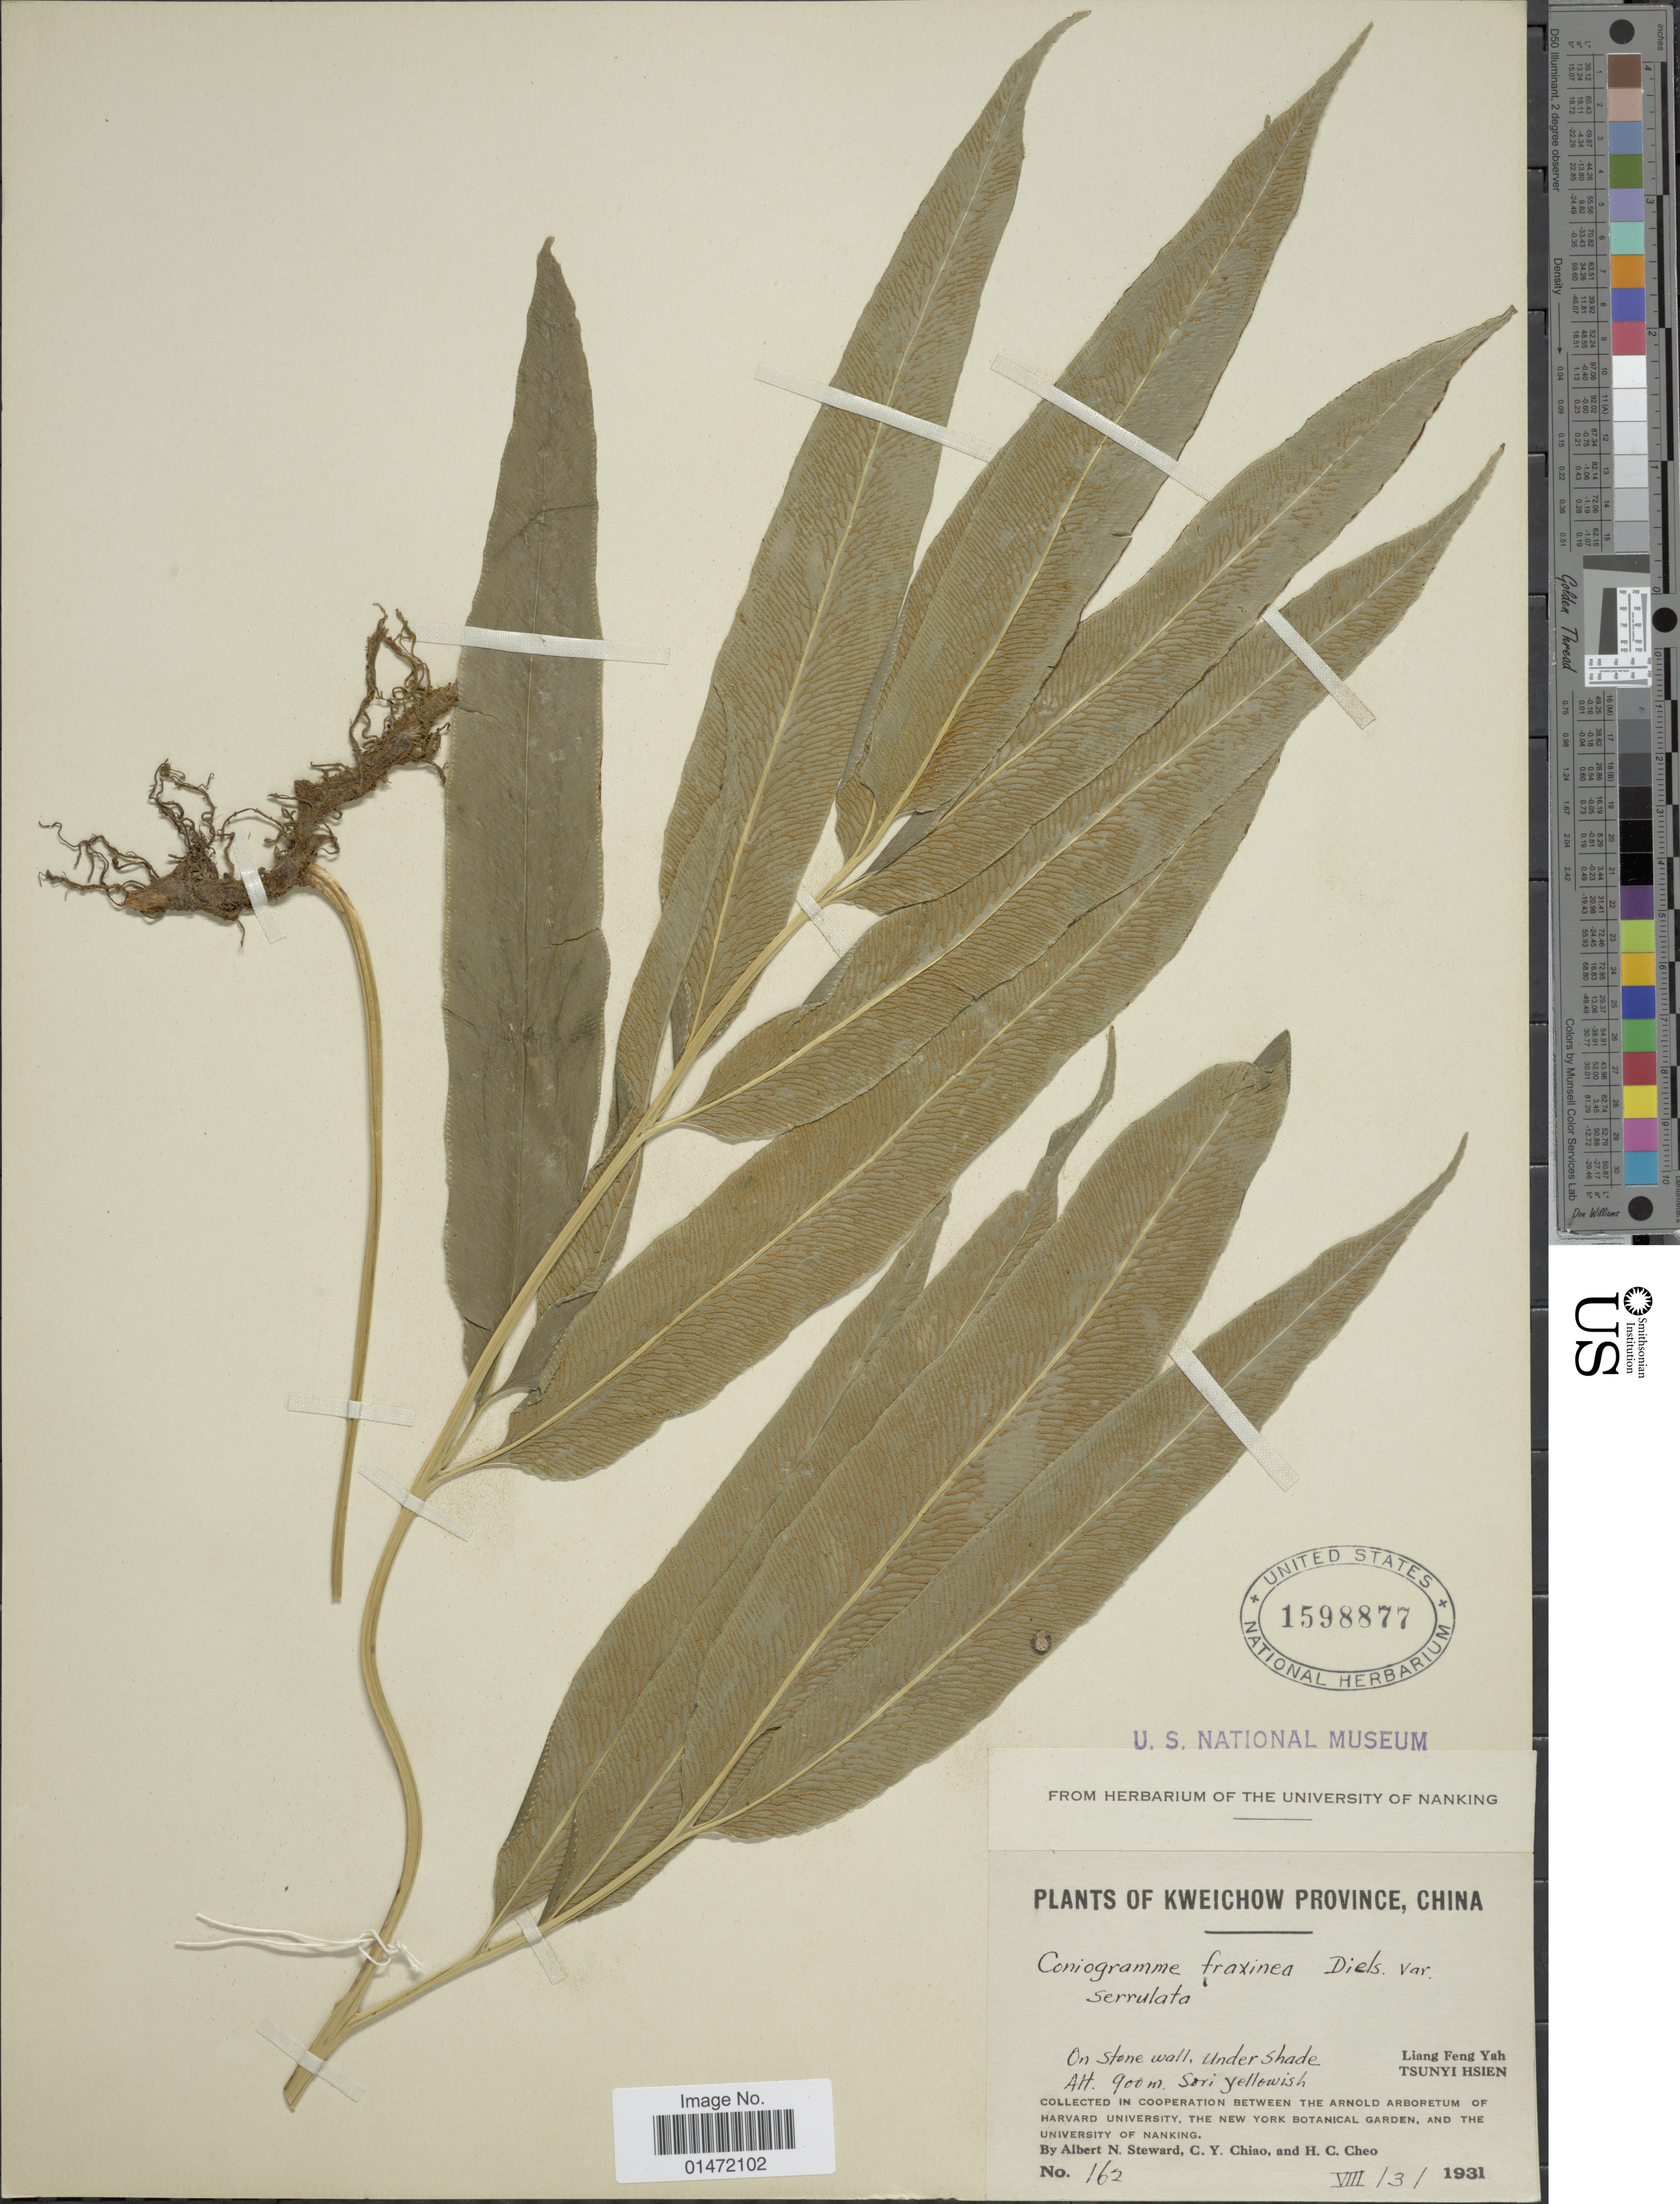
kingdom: Plantae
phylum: Tracheophyta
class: Polypodiopsida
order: Polypodiales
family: Pteridaceae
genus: Coniogramme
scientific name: Coniogramme japonica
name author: (Thunb. ex Murray) Diels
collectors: A. N. Steward, C. Y. Chiao & H. Cheo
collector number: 162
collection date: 1931-08-03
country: China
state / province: Guizhou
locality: Kweichow Province. Liang Feng Yah. Tsunyi Hsien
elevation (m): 900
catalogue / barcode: US 1598877